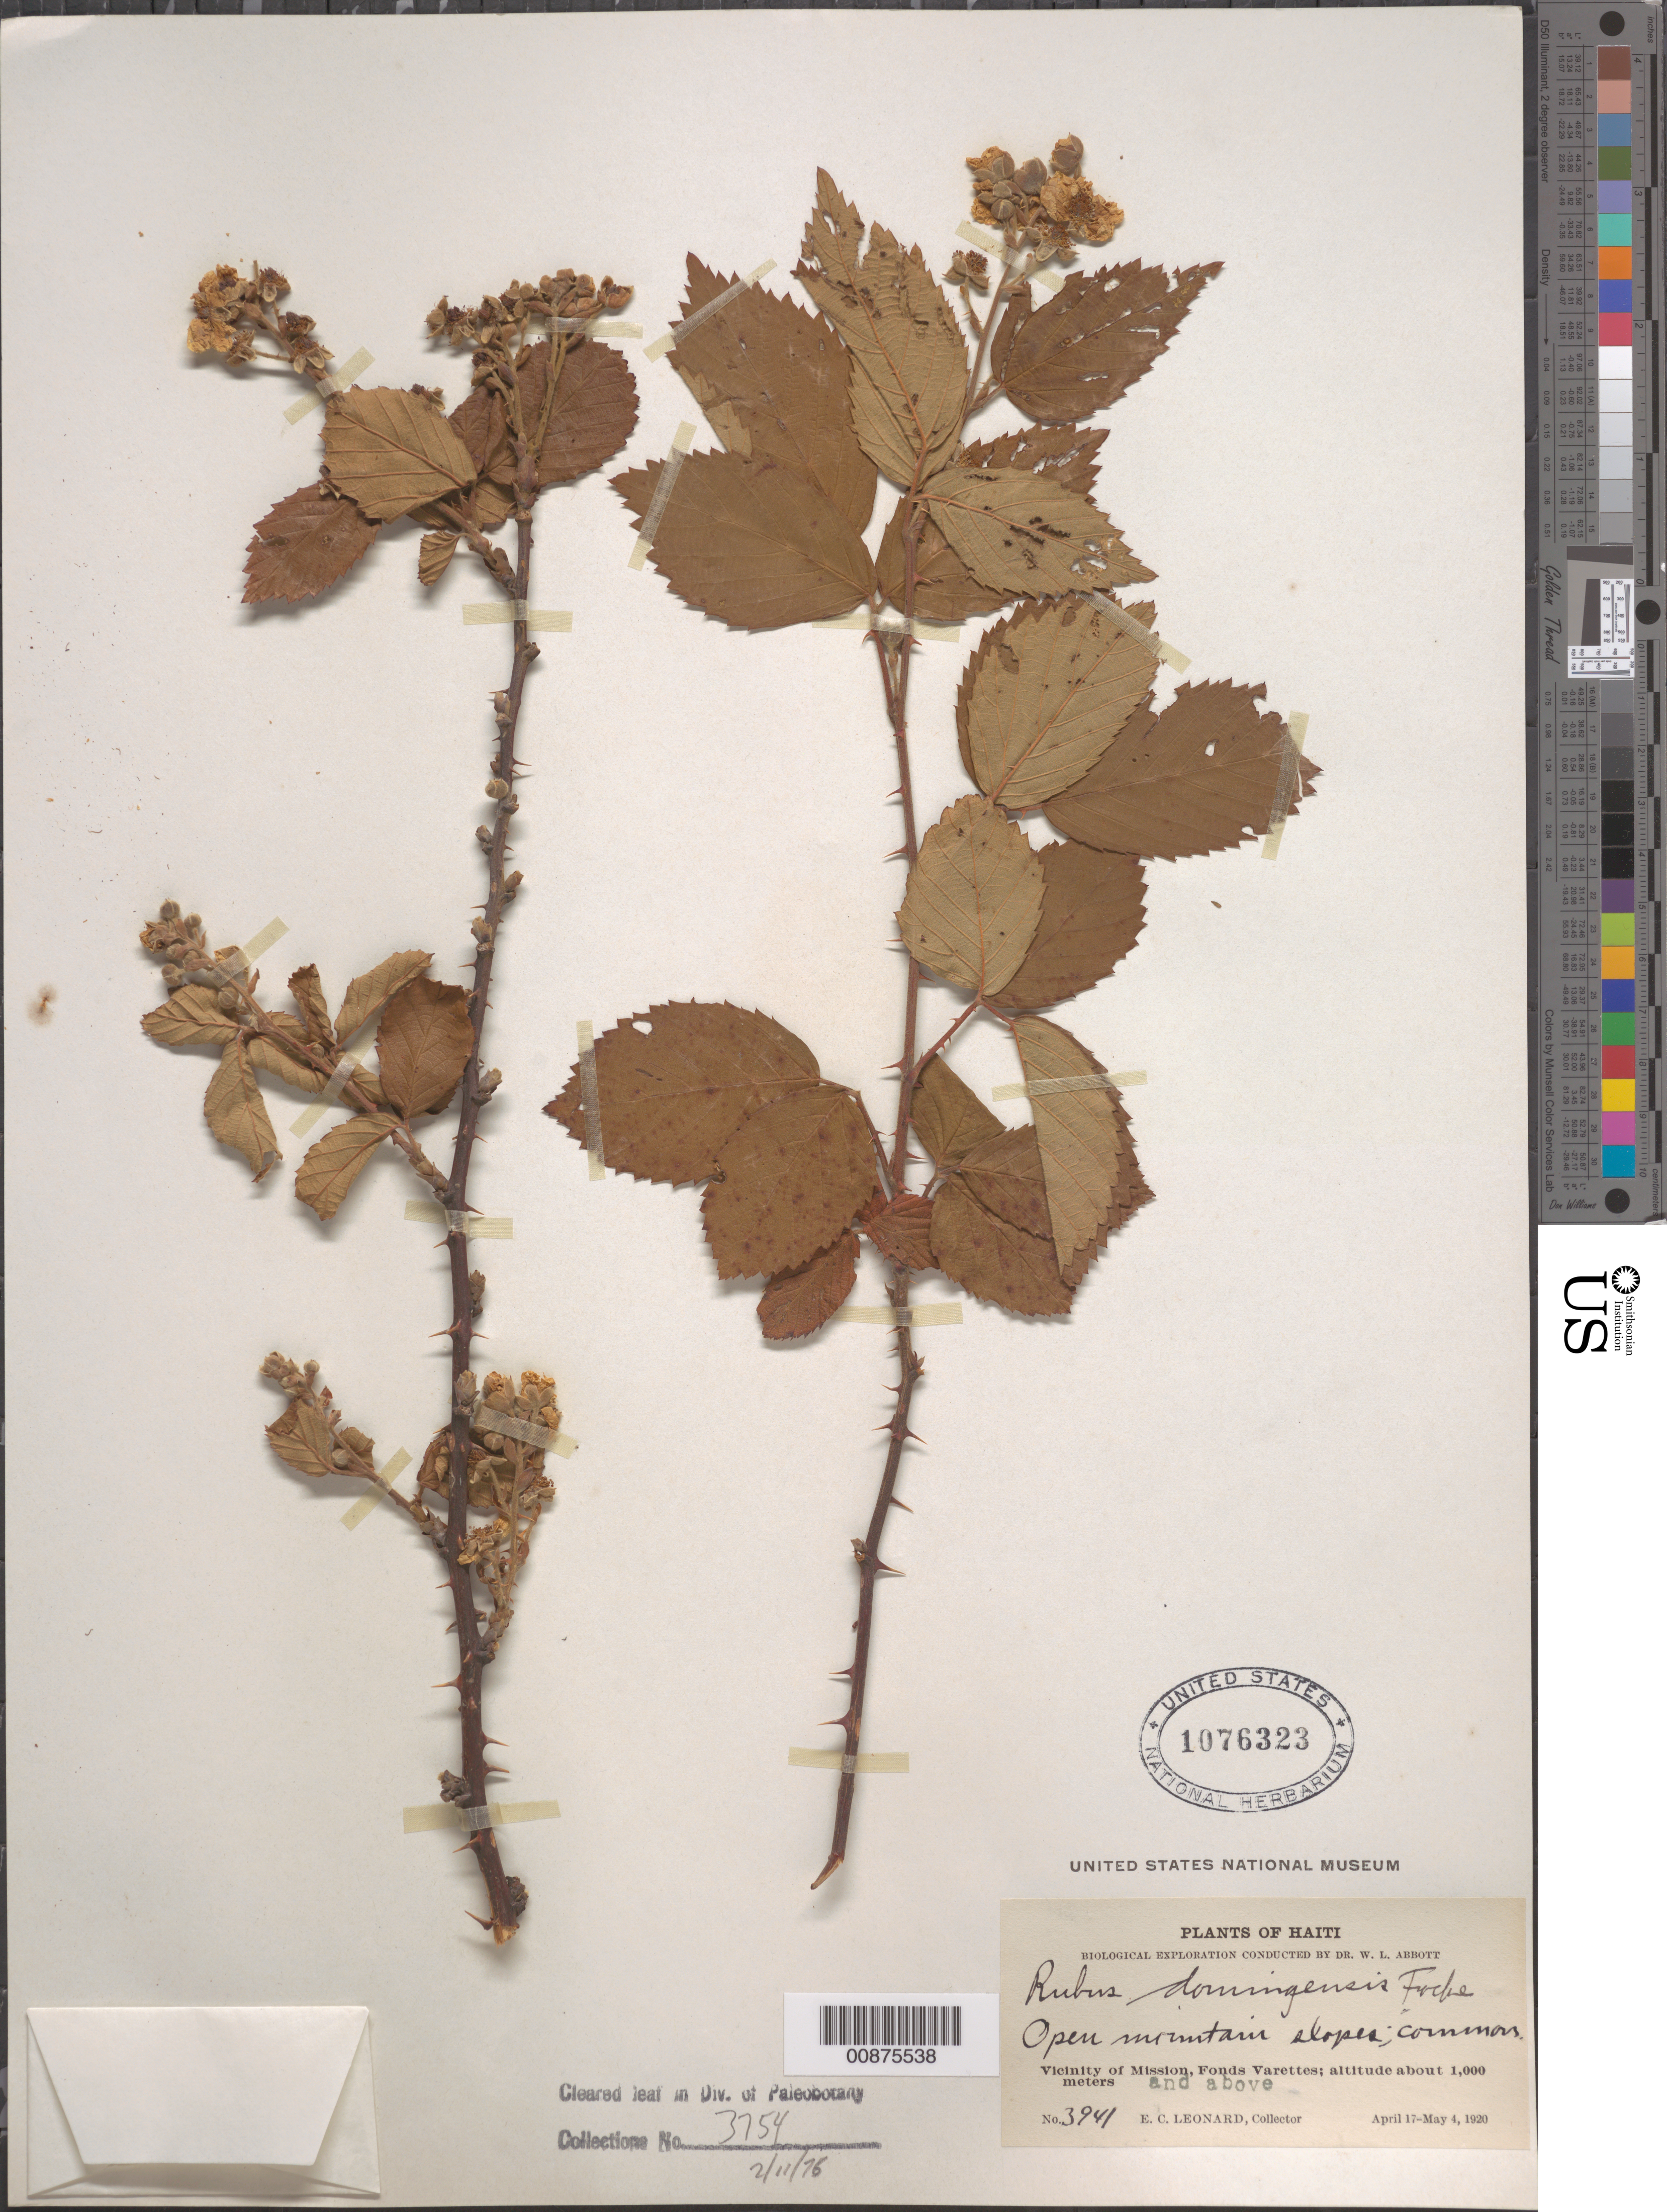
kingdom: Plantae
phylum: Tracheophyta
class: Magnoliopsida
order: Rosales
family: Rosaceae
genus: Rubus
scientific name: Rubus domingensis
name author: Focke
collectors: E. C. Leonard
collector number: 3941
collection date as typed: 17 Apr 1920 to 04 May 1920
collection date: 1920-04-17/1920-05-04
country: Haiti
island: Hispaniola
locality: Vicinity of Mission, Fonds Varettes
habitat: Open mountain slopes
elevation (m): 1000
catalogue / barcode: US 1076323